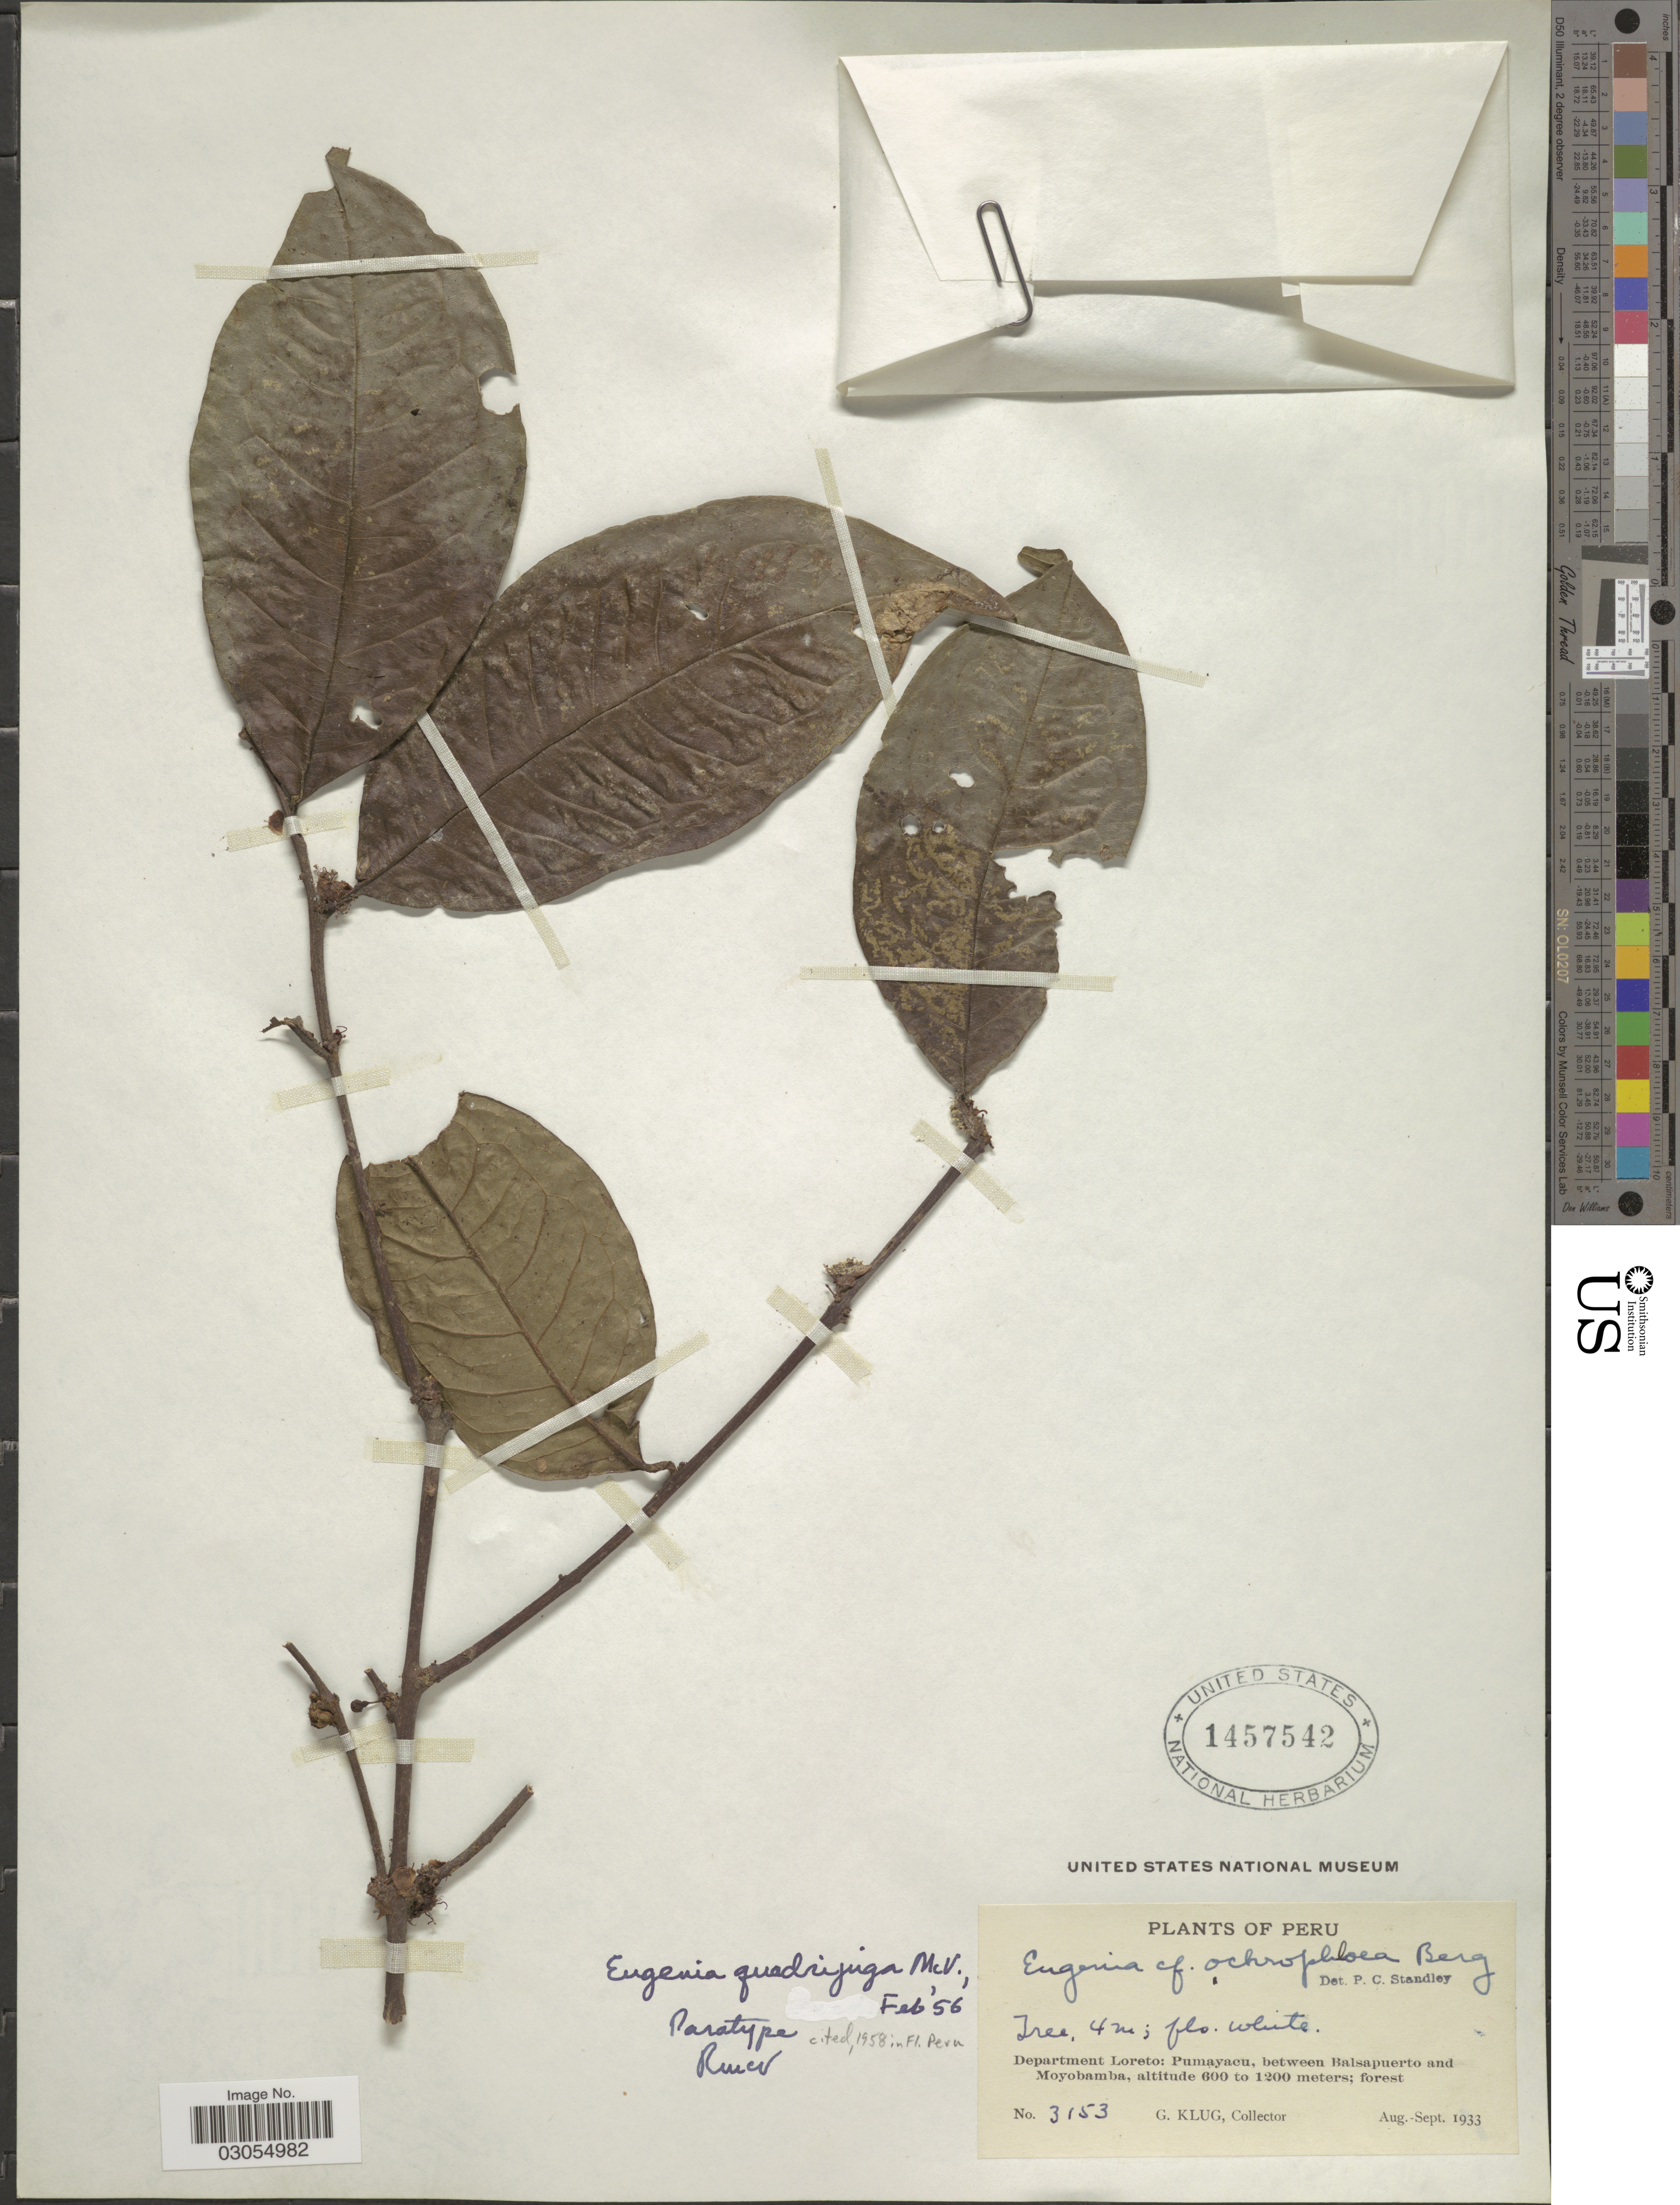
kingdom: Plantae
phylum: Tracheophyta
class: Magnoliopsida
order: Myrtales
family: Myrtaceae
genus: Eugenia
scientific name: Eugenia quadrijuga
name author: McVaugh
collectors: G. Klug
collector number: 3153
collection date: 1933-08/1933-09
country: Peru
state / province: Loreto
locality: Department of Loreto: Pumayacu, between Balsapuerto and Moyobamba.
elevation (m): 600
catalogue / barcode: US 1457542